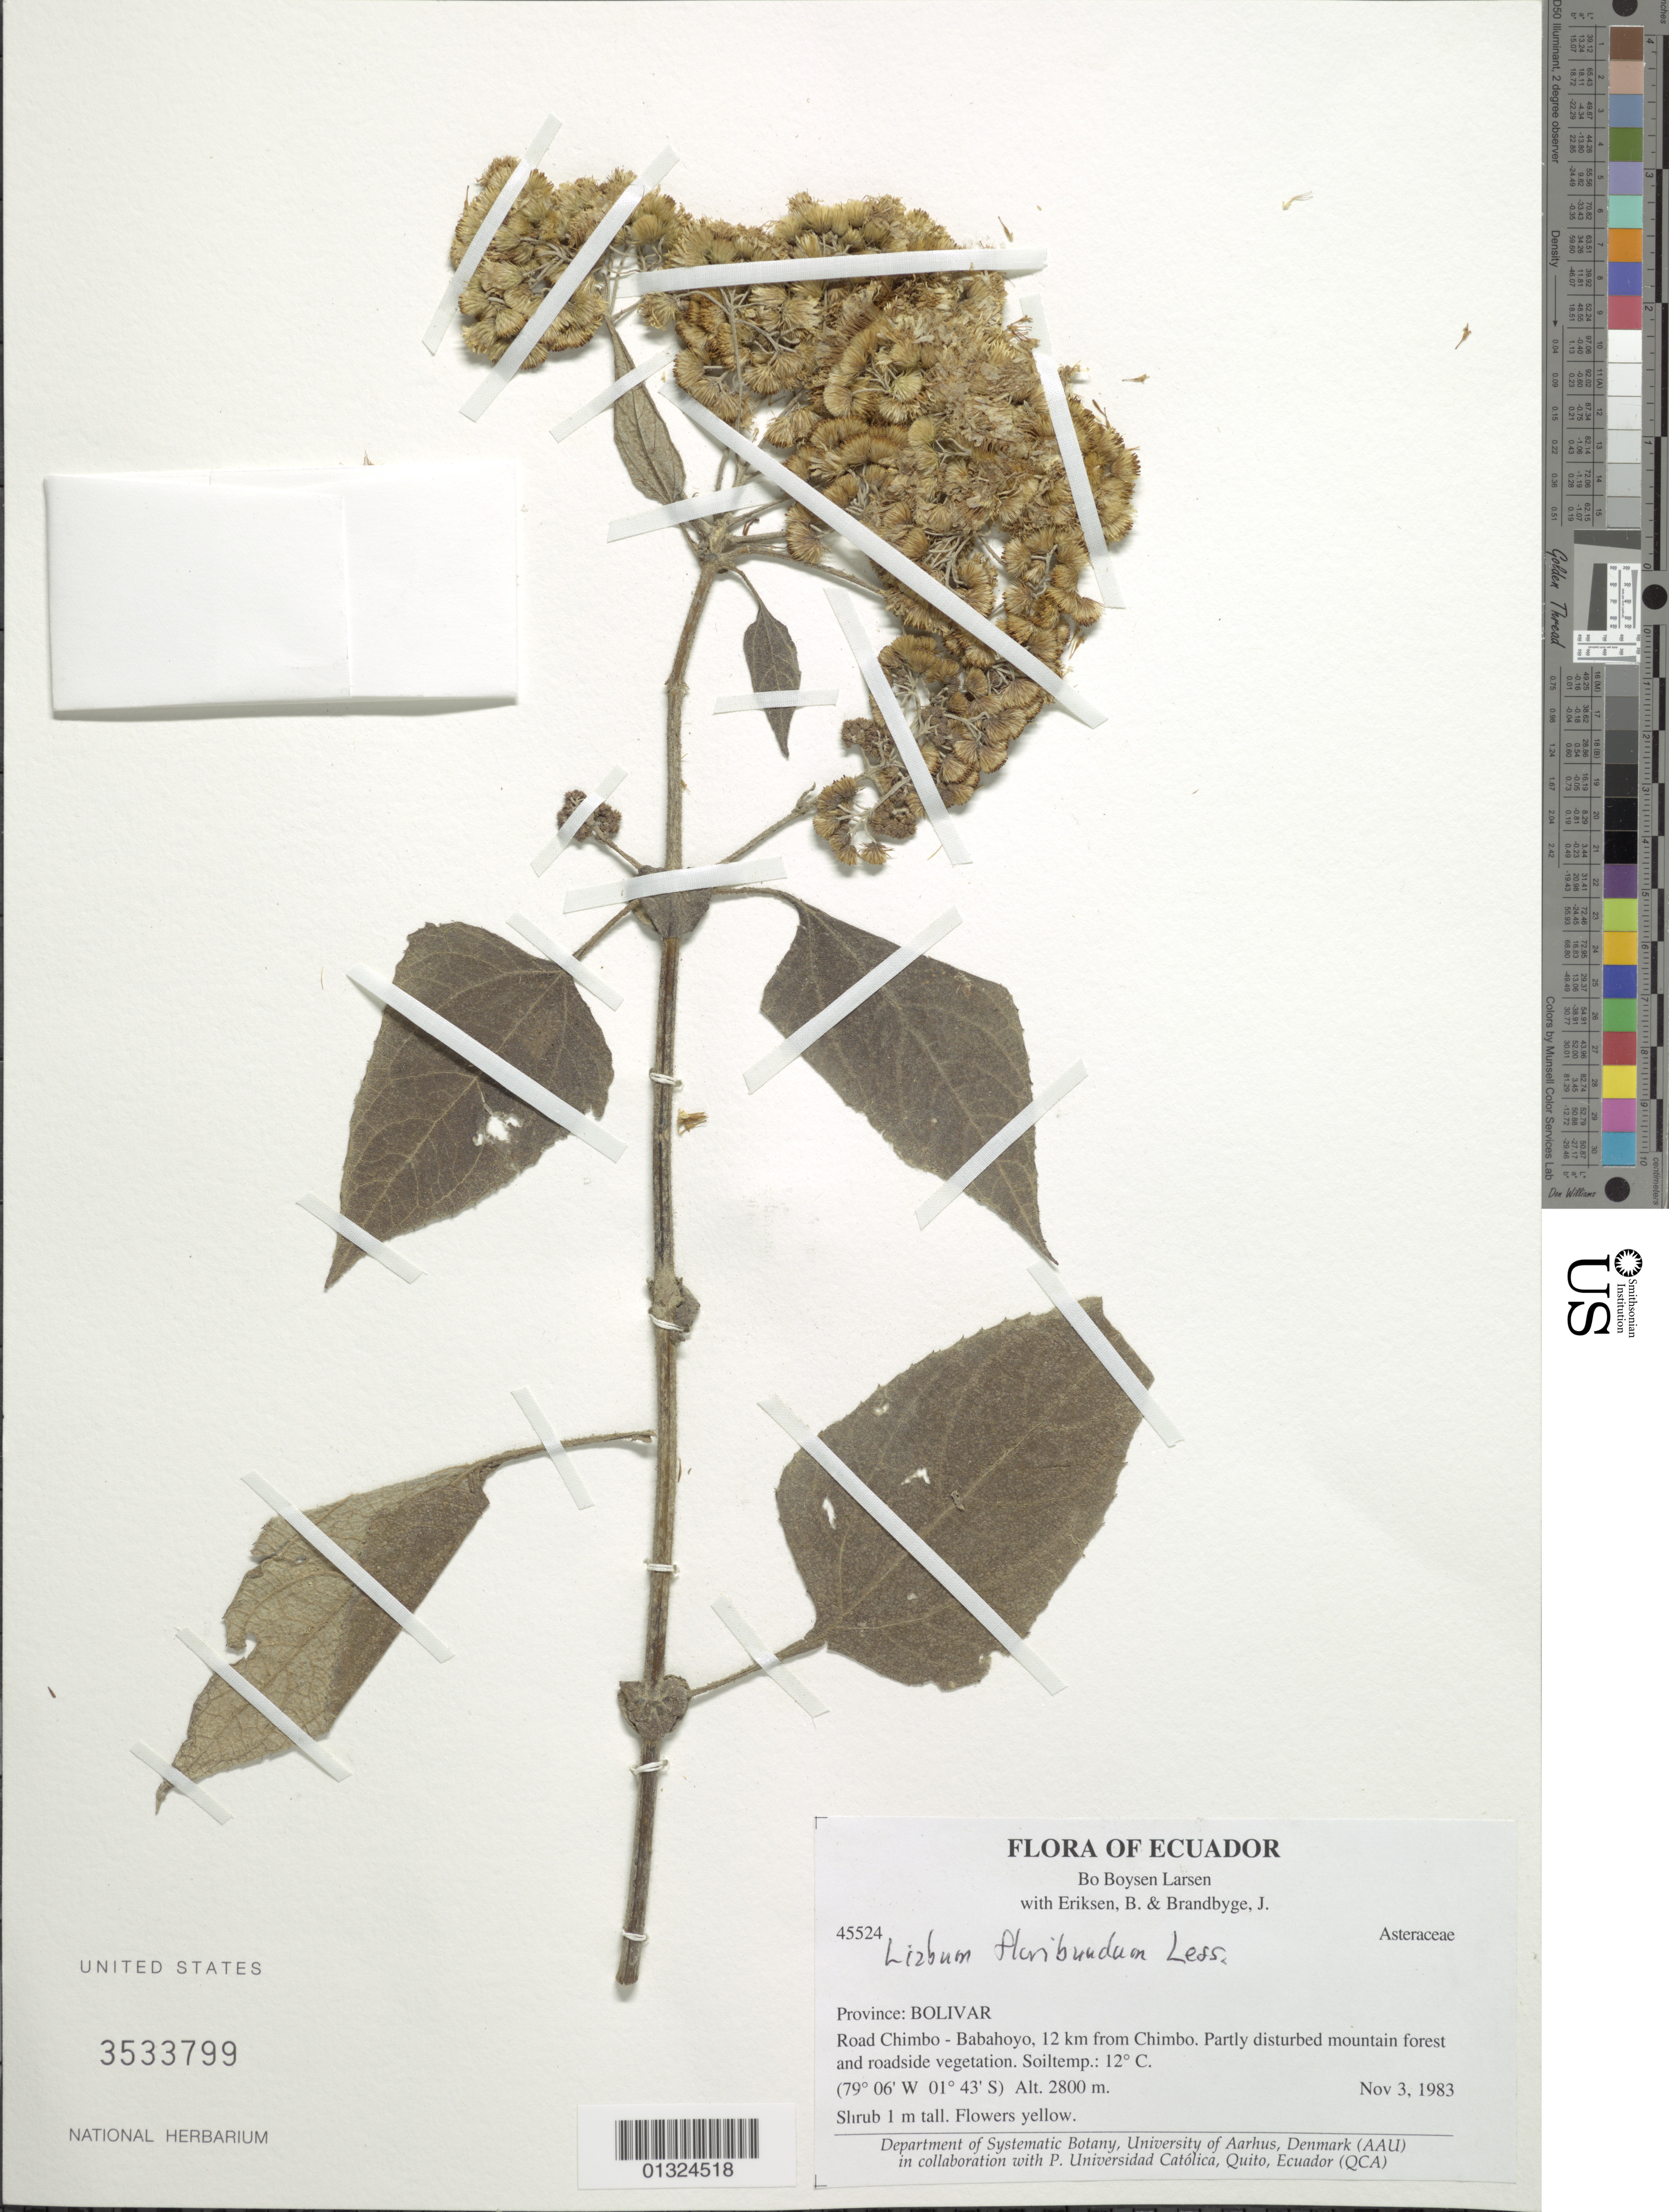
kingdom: Plantae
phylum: Tracheophyta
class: Magnoliopsida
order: Asterales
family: Asteraceae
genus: Liabum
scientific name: Liabum floribundum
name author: Less.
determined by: Robinson, Harold E., (US)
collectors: B. Boysen Larsen, B. Eriksen & J. Brandbyge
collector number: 45524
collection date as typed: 3 November 1983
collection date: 1983-11-03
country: Ecuador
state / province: Bolívar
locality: Road Chimbo - Babahoyo, 12 km from Chimbo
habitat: Partly disturbed mountain forest and roadside vegetation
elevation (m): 2800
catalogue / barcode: US 3533799